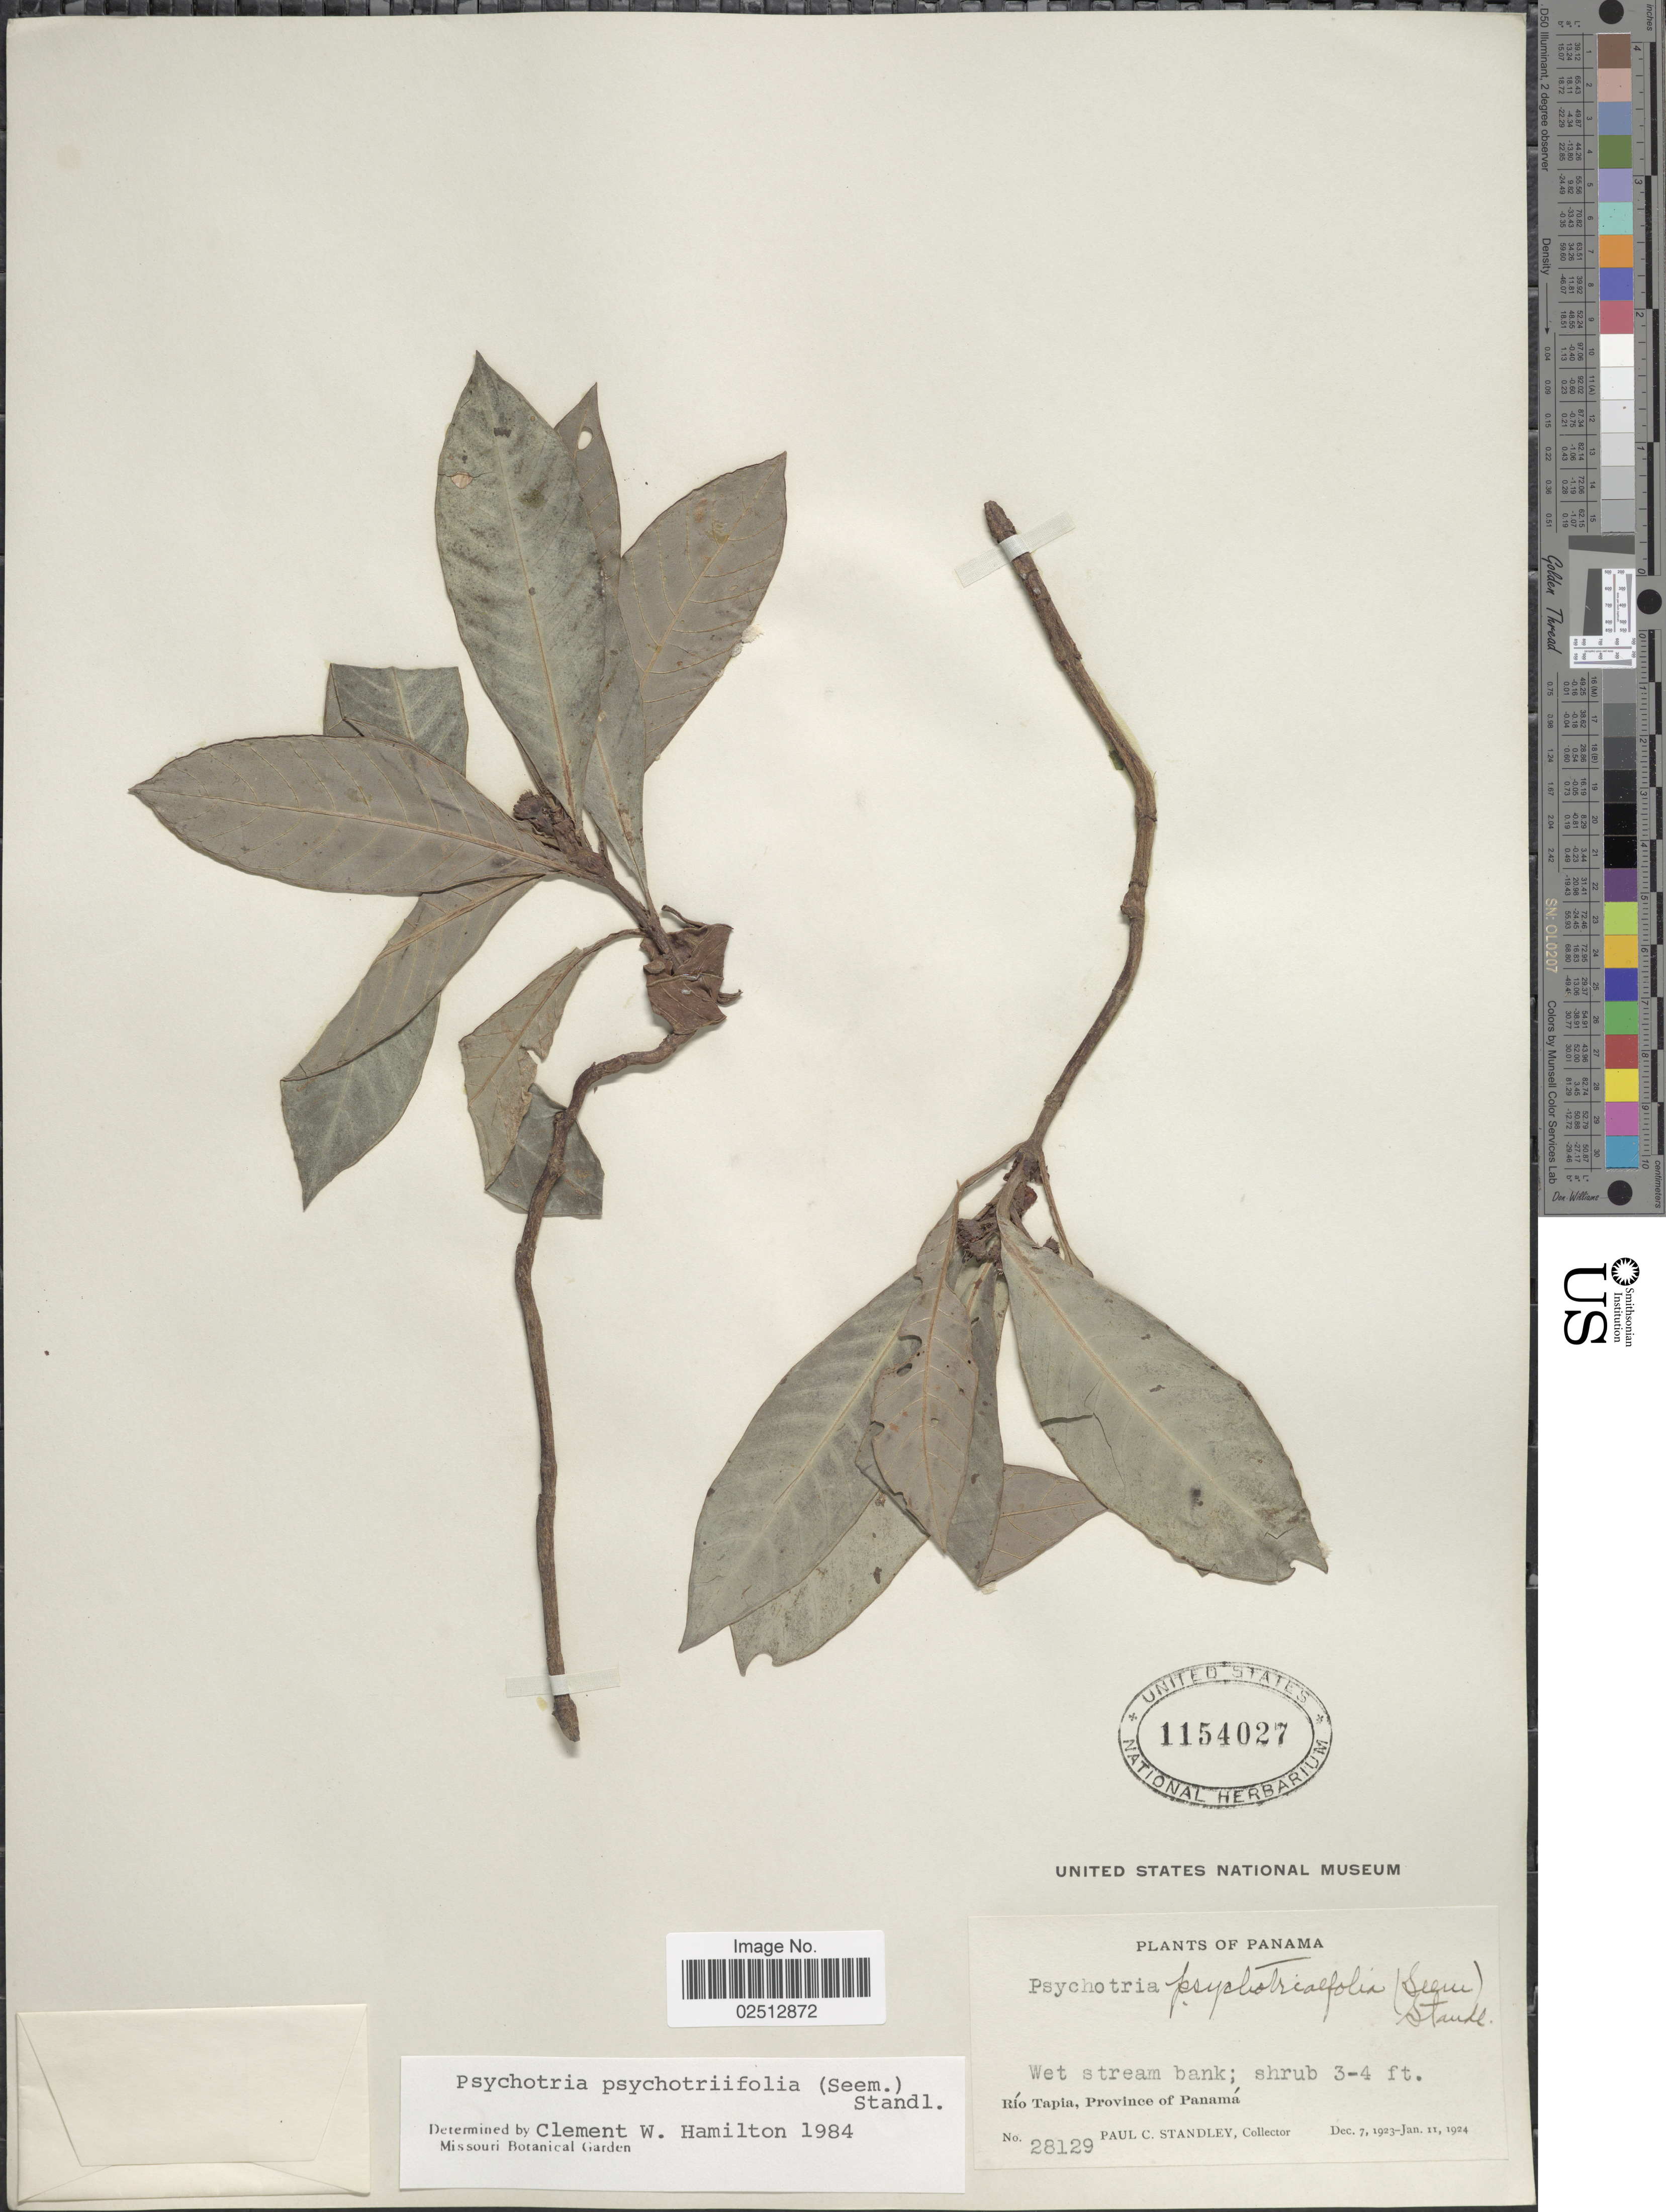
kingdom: Plantae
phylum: Tracheophyta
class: Magnoliopsida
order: Gentianales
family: Rubiaceae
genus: Psychotria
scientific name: Psychotria psychotriaefolia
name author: (Seem.) Standl.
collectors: P. C. Standley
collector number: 28129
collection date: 1923-12-07/1924-01-11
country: Panama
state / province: Panamá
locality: Rio Tapia, Province of Panama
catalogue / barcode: US 1154027